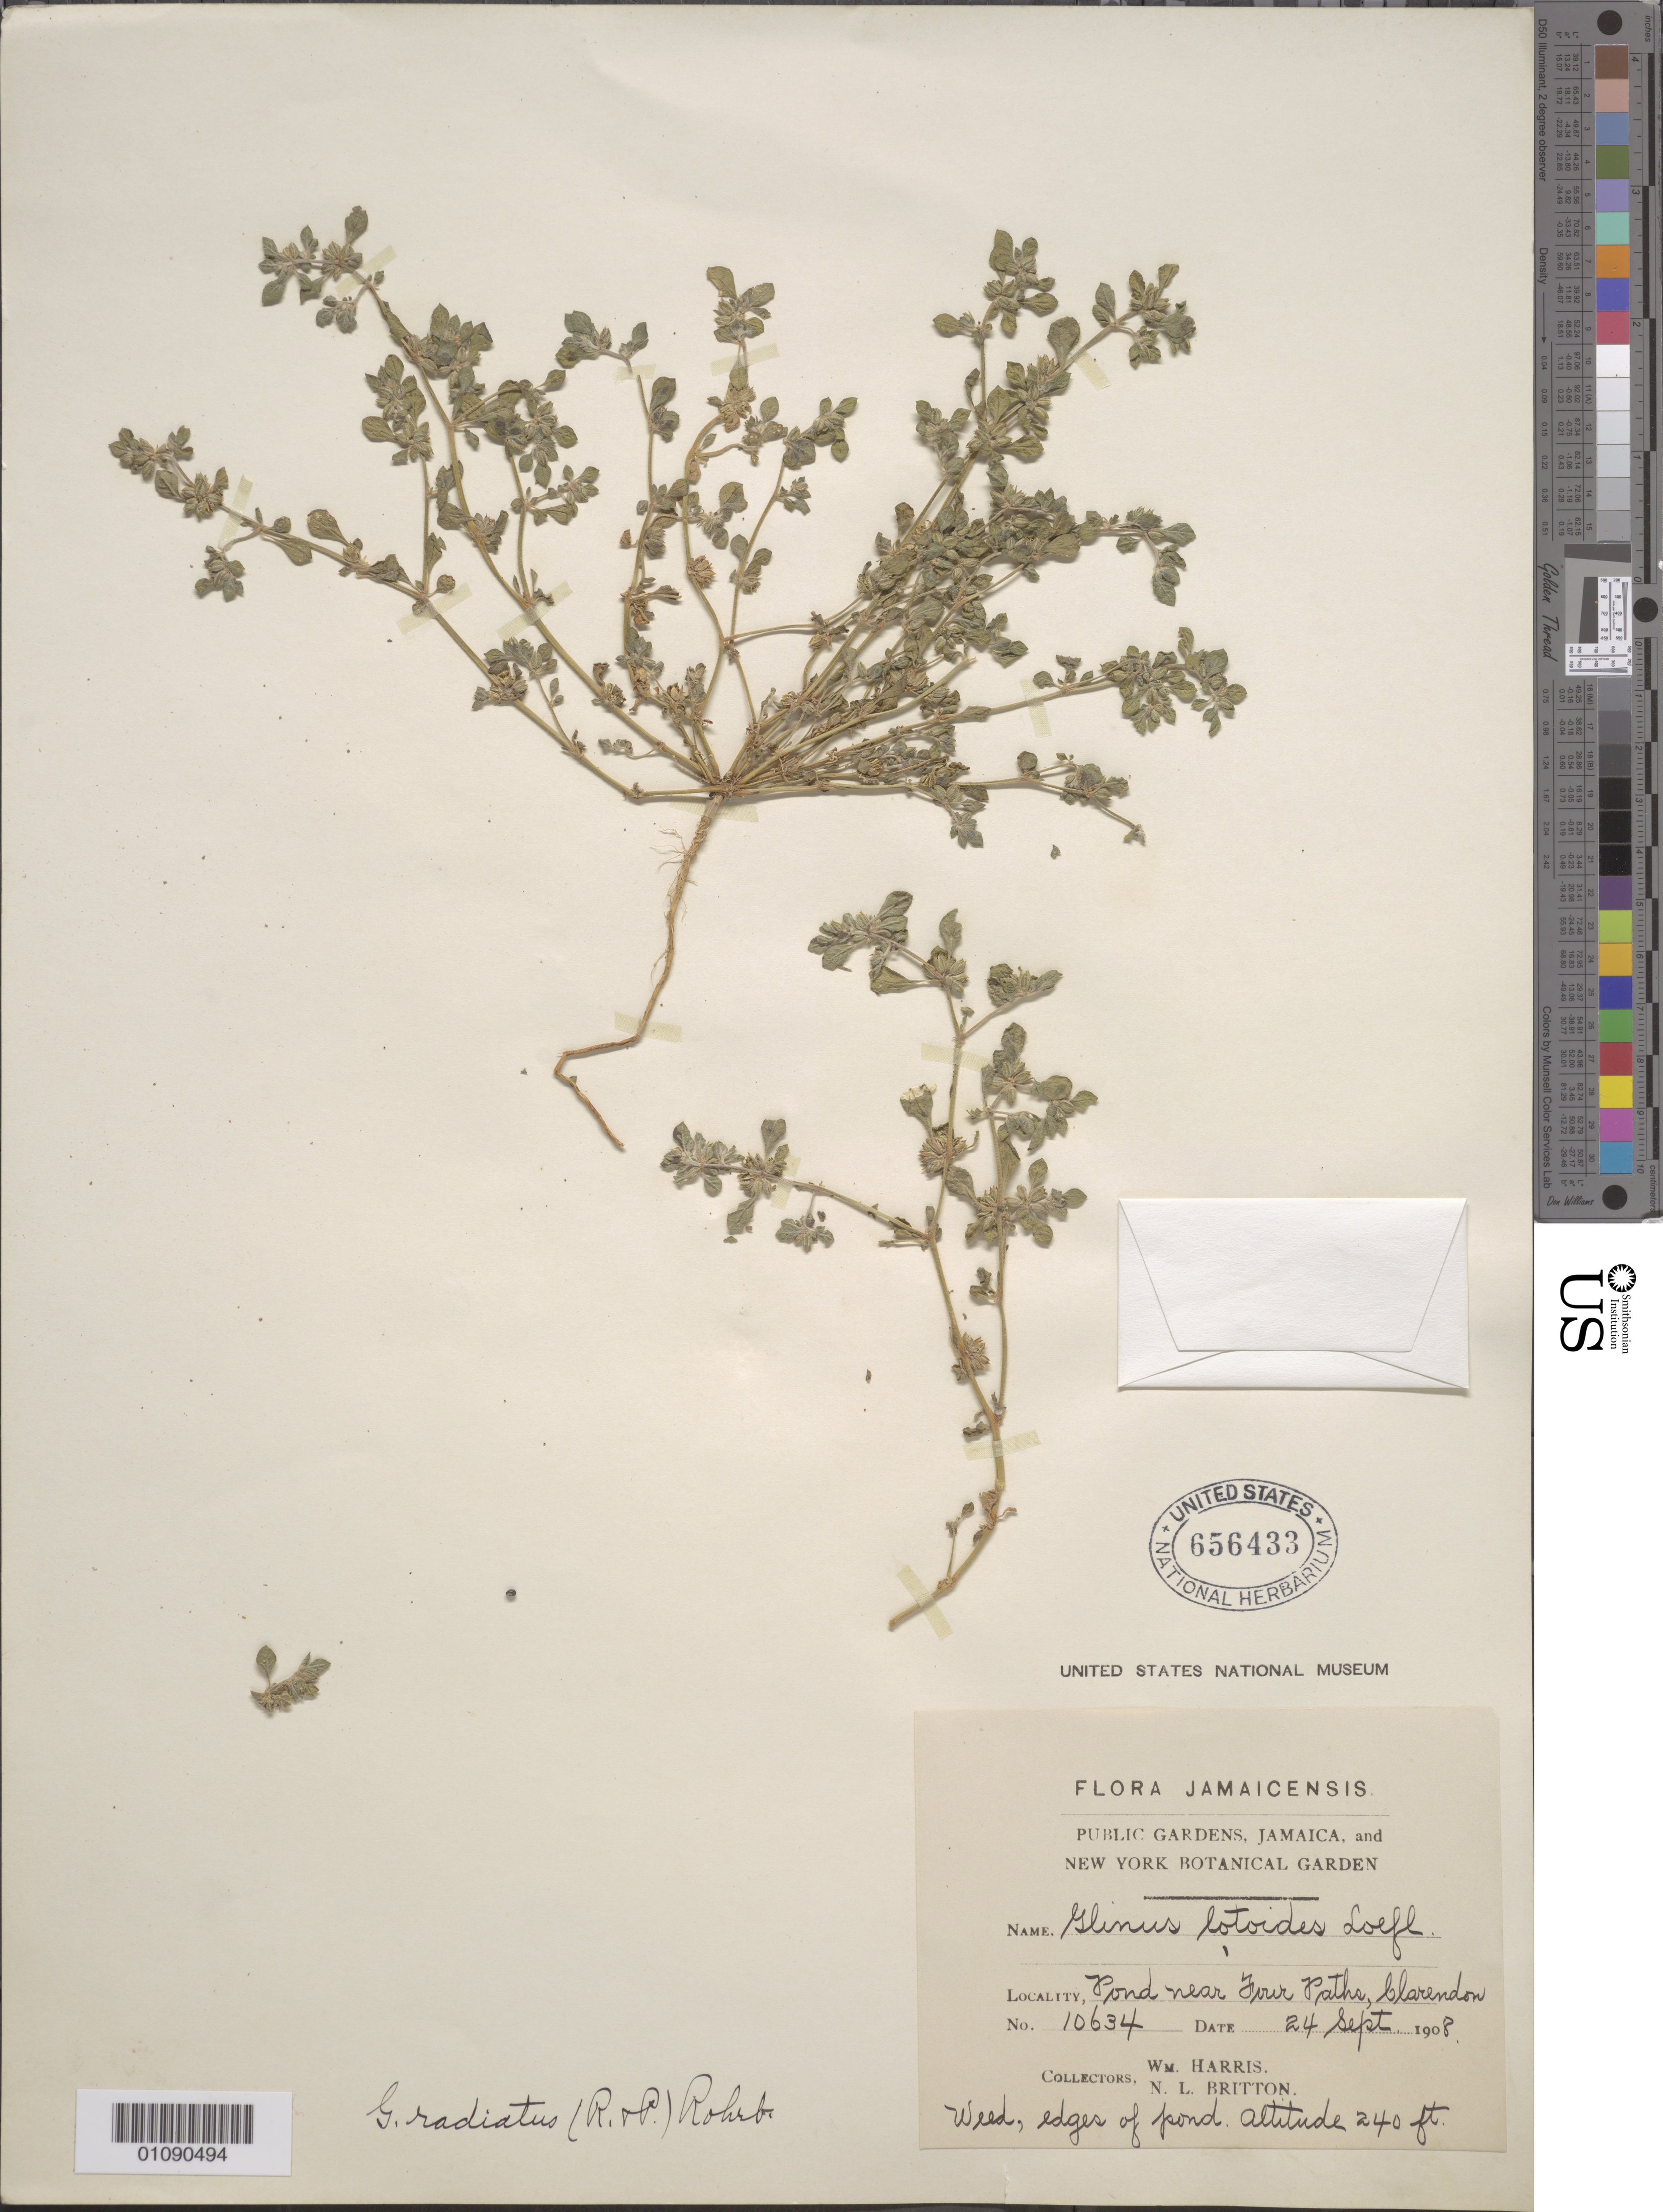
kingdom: Plantae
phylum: Tracheophyta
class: Magnoliopsida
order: Caryophyllales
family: Molluginaceae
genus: Glinus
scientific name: Glinus radiatus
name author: (Ruiz & Pav.) Rohrb.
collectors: W. Harris & N. Britton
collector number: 10634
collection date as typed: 24 Sep 1908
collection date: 1908-09-24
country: Jamaica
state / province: Clarendon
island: Jamaica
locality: Pond near Four Paths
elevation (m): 73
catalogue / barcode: US 656433